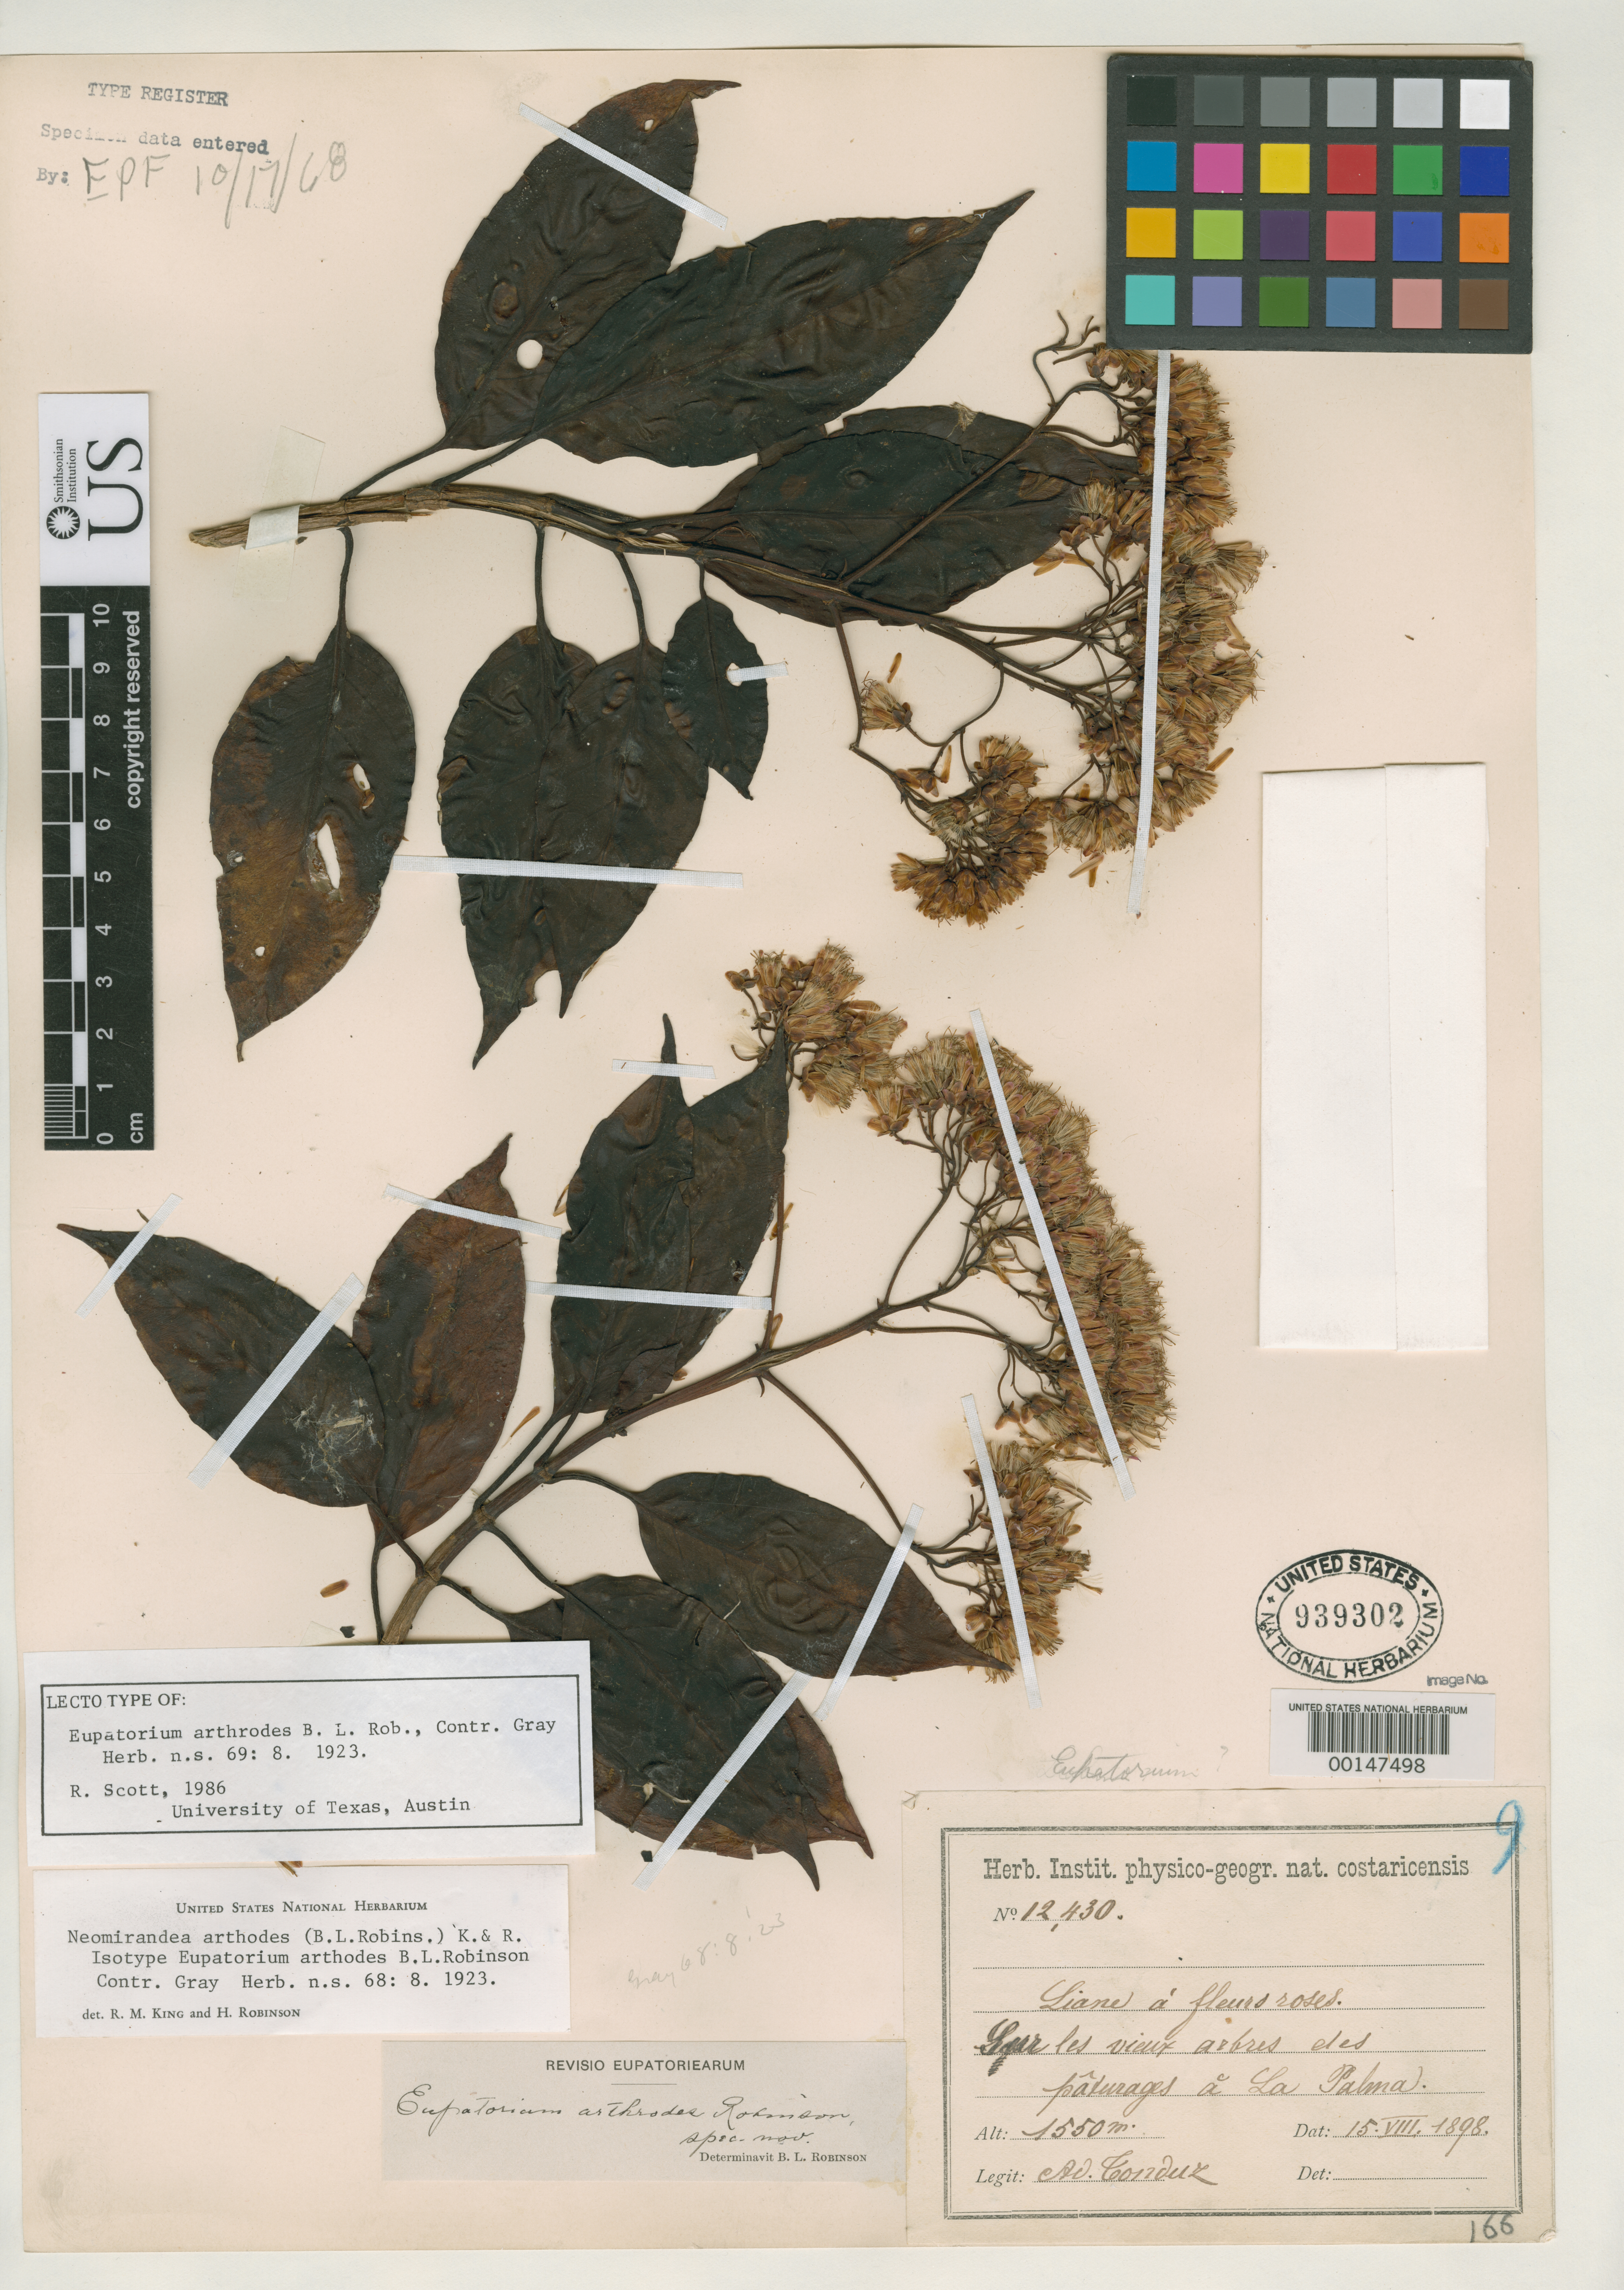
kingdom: Plantae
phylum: Tracheophyta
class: Magnoliopsida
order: Asterales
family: Asteraceae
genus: Eupatorium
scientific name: Eupatorium arthrodes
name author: B.L. Rob.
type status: Type Collection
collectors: A. Tonduz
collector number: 12430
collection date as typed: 15 Aug 1898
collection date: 1898-08-15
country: Costa Rica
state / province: San José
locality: La Palma.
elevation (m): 1550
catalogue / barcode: US 939302